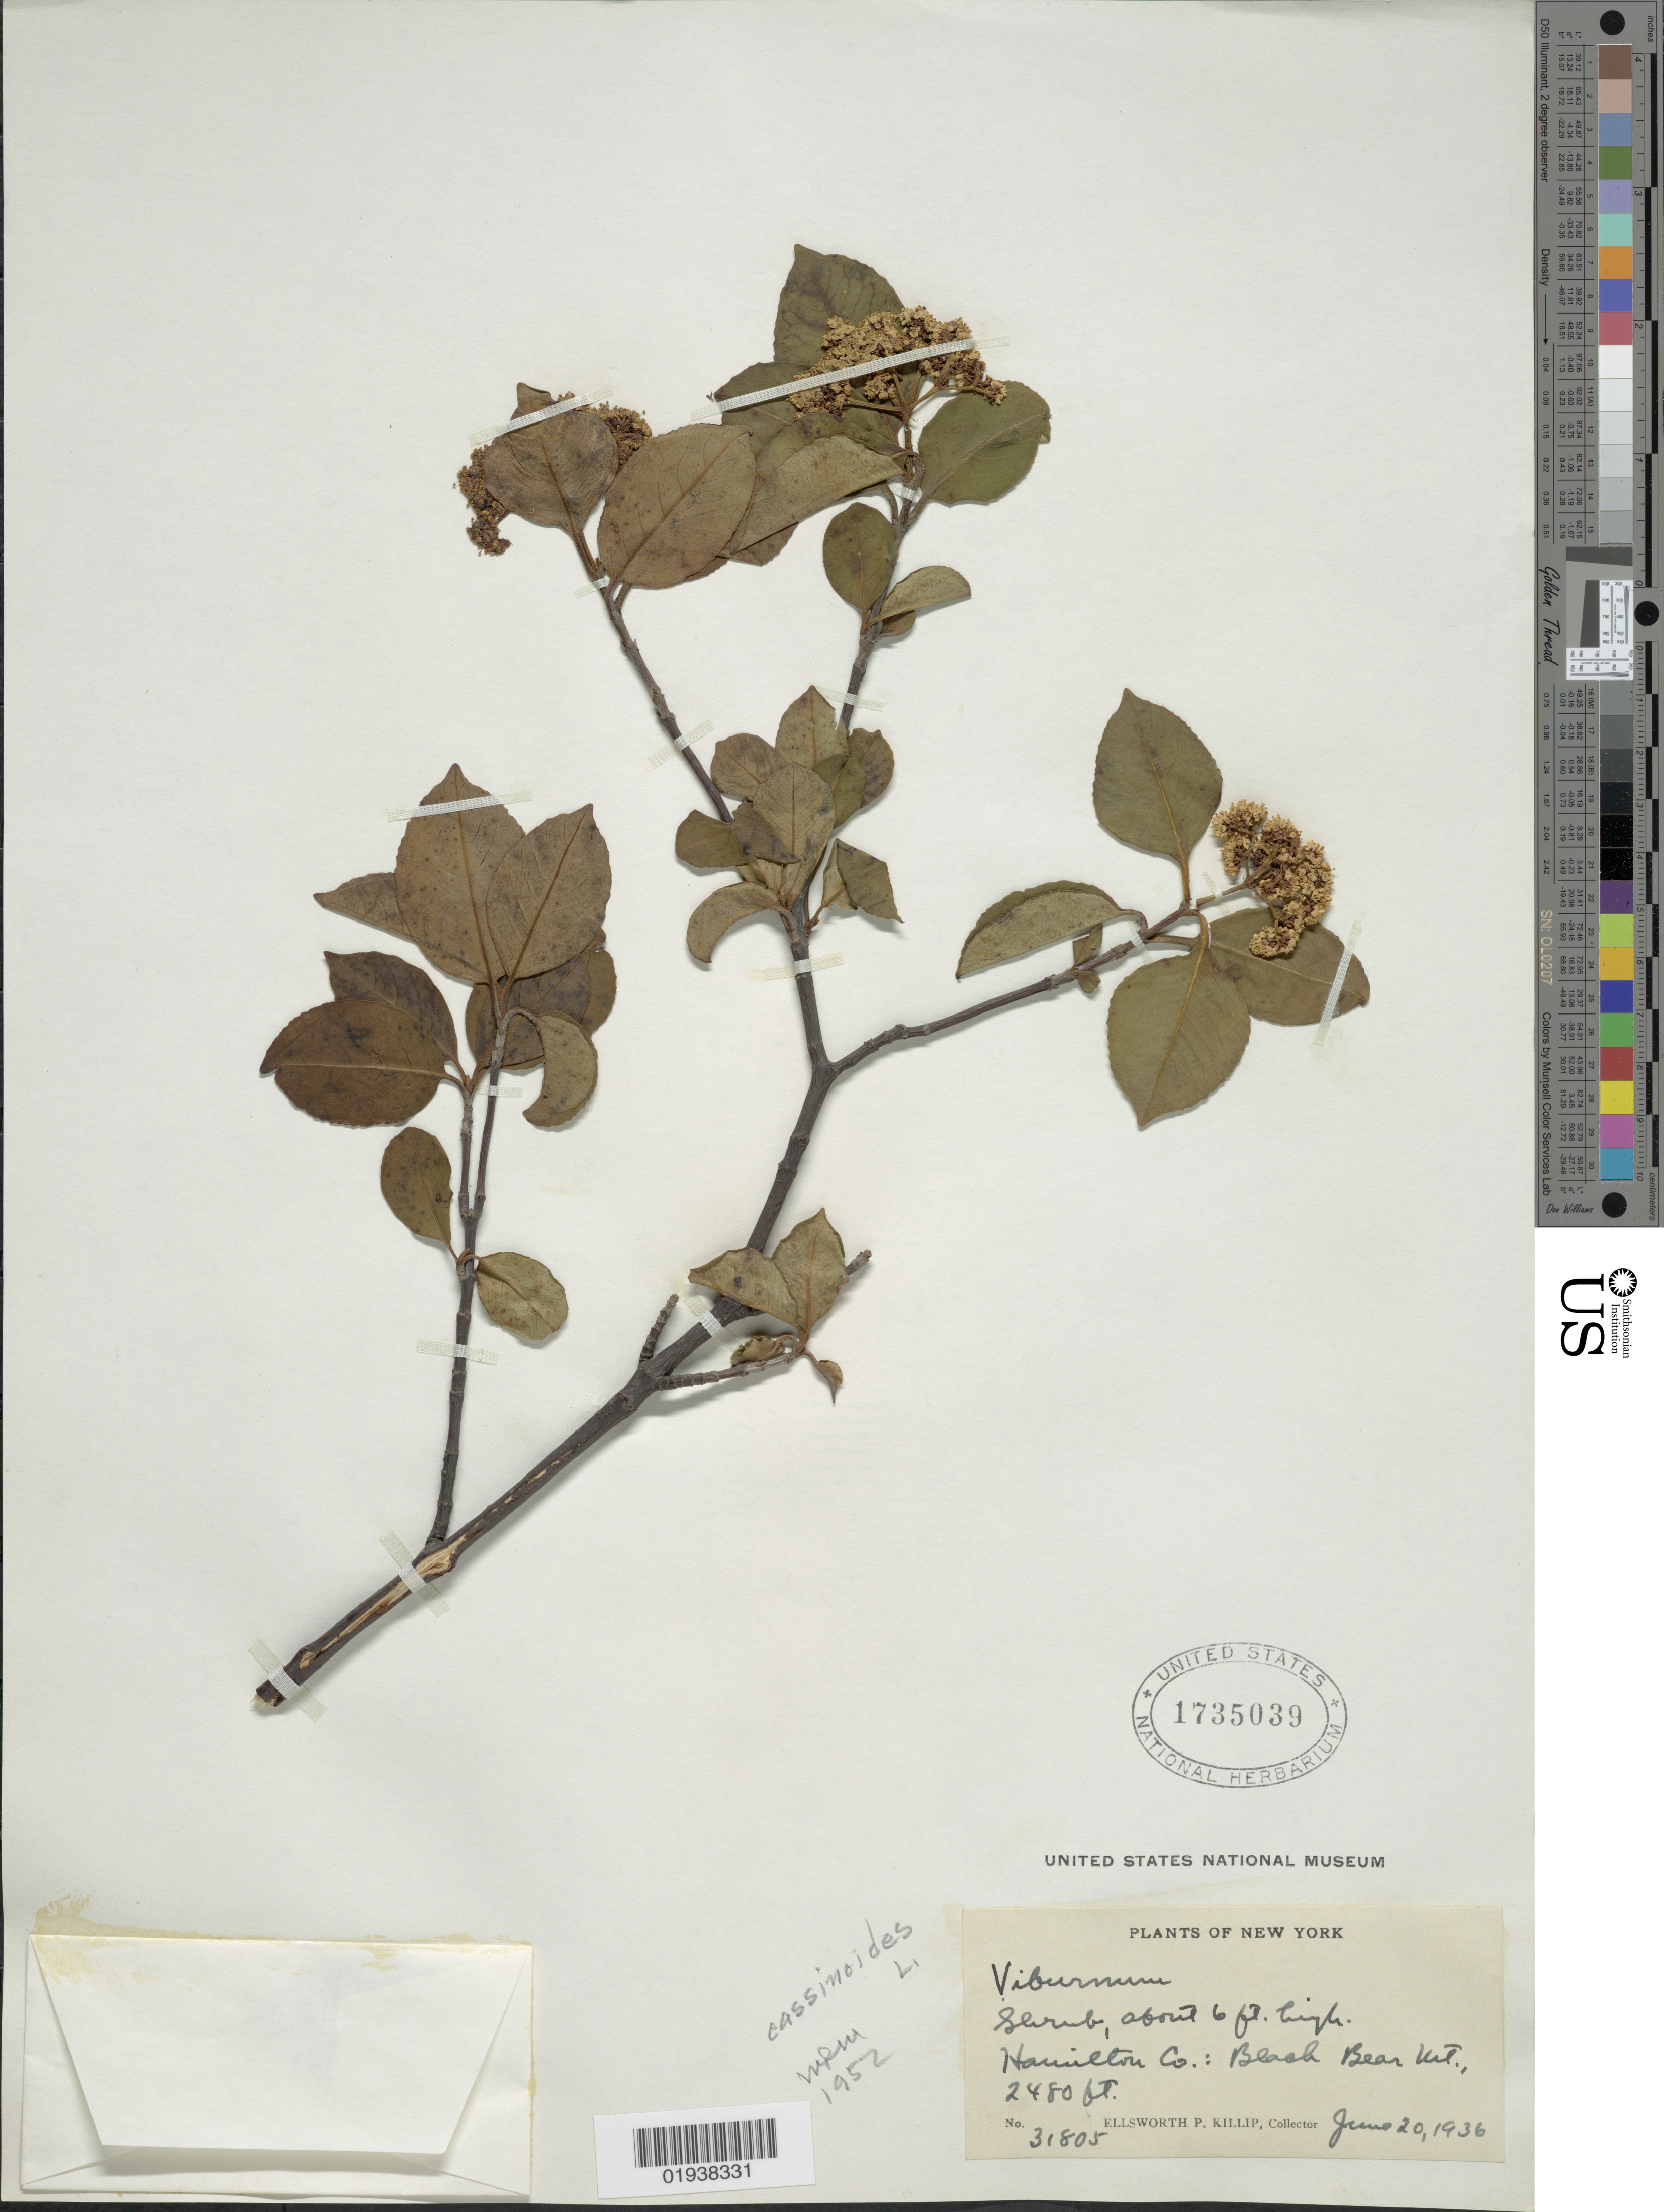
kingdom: Plantae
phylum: Tracheophyta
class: Magnoliopsida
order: Dipsacales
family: Viburnaceae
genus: Viburnum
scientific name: Viburnum cassinoides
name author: L.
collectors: E. P. Killip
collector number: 31805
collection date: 1936-06-20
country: United States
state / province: New York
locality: Hamilton Co.: Black Bear Mt.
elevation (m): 756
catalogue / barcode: US 1735039